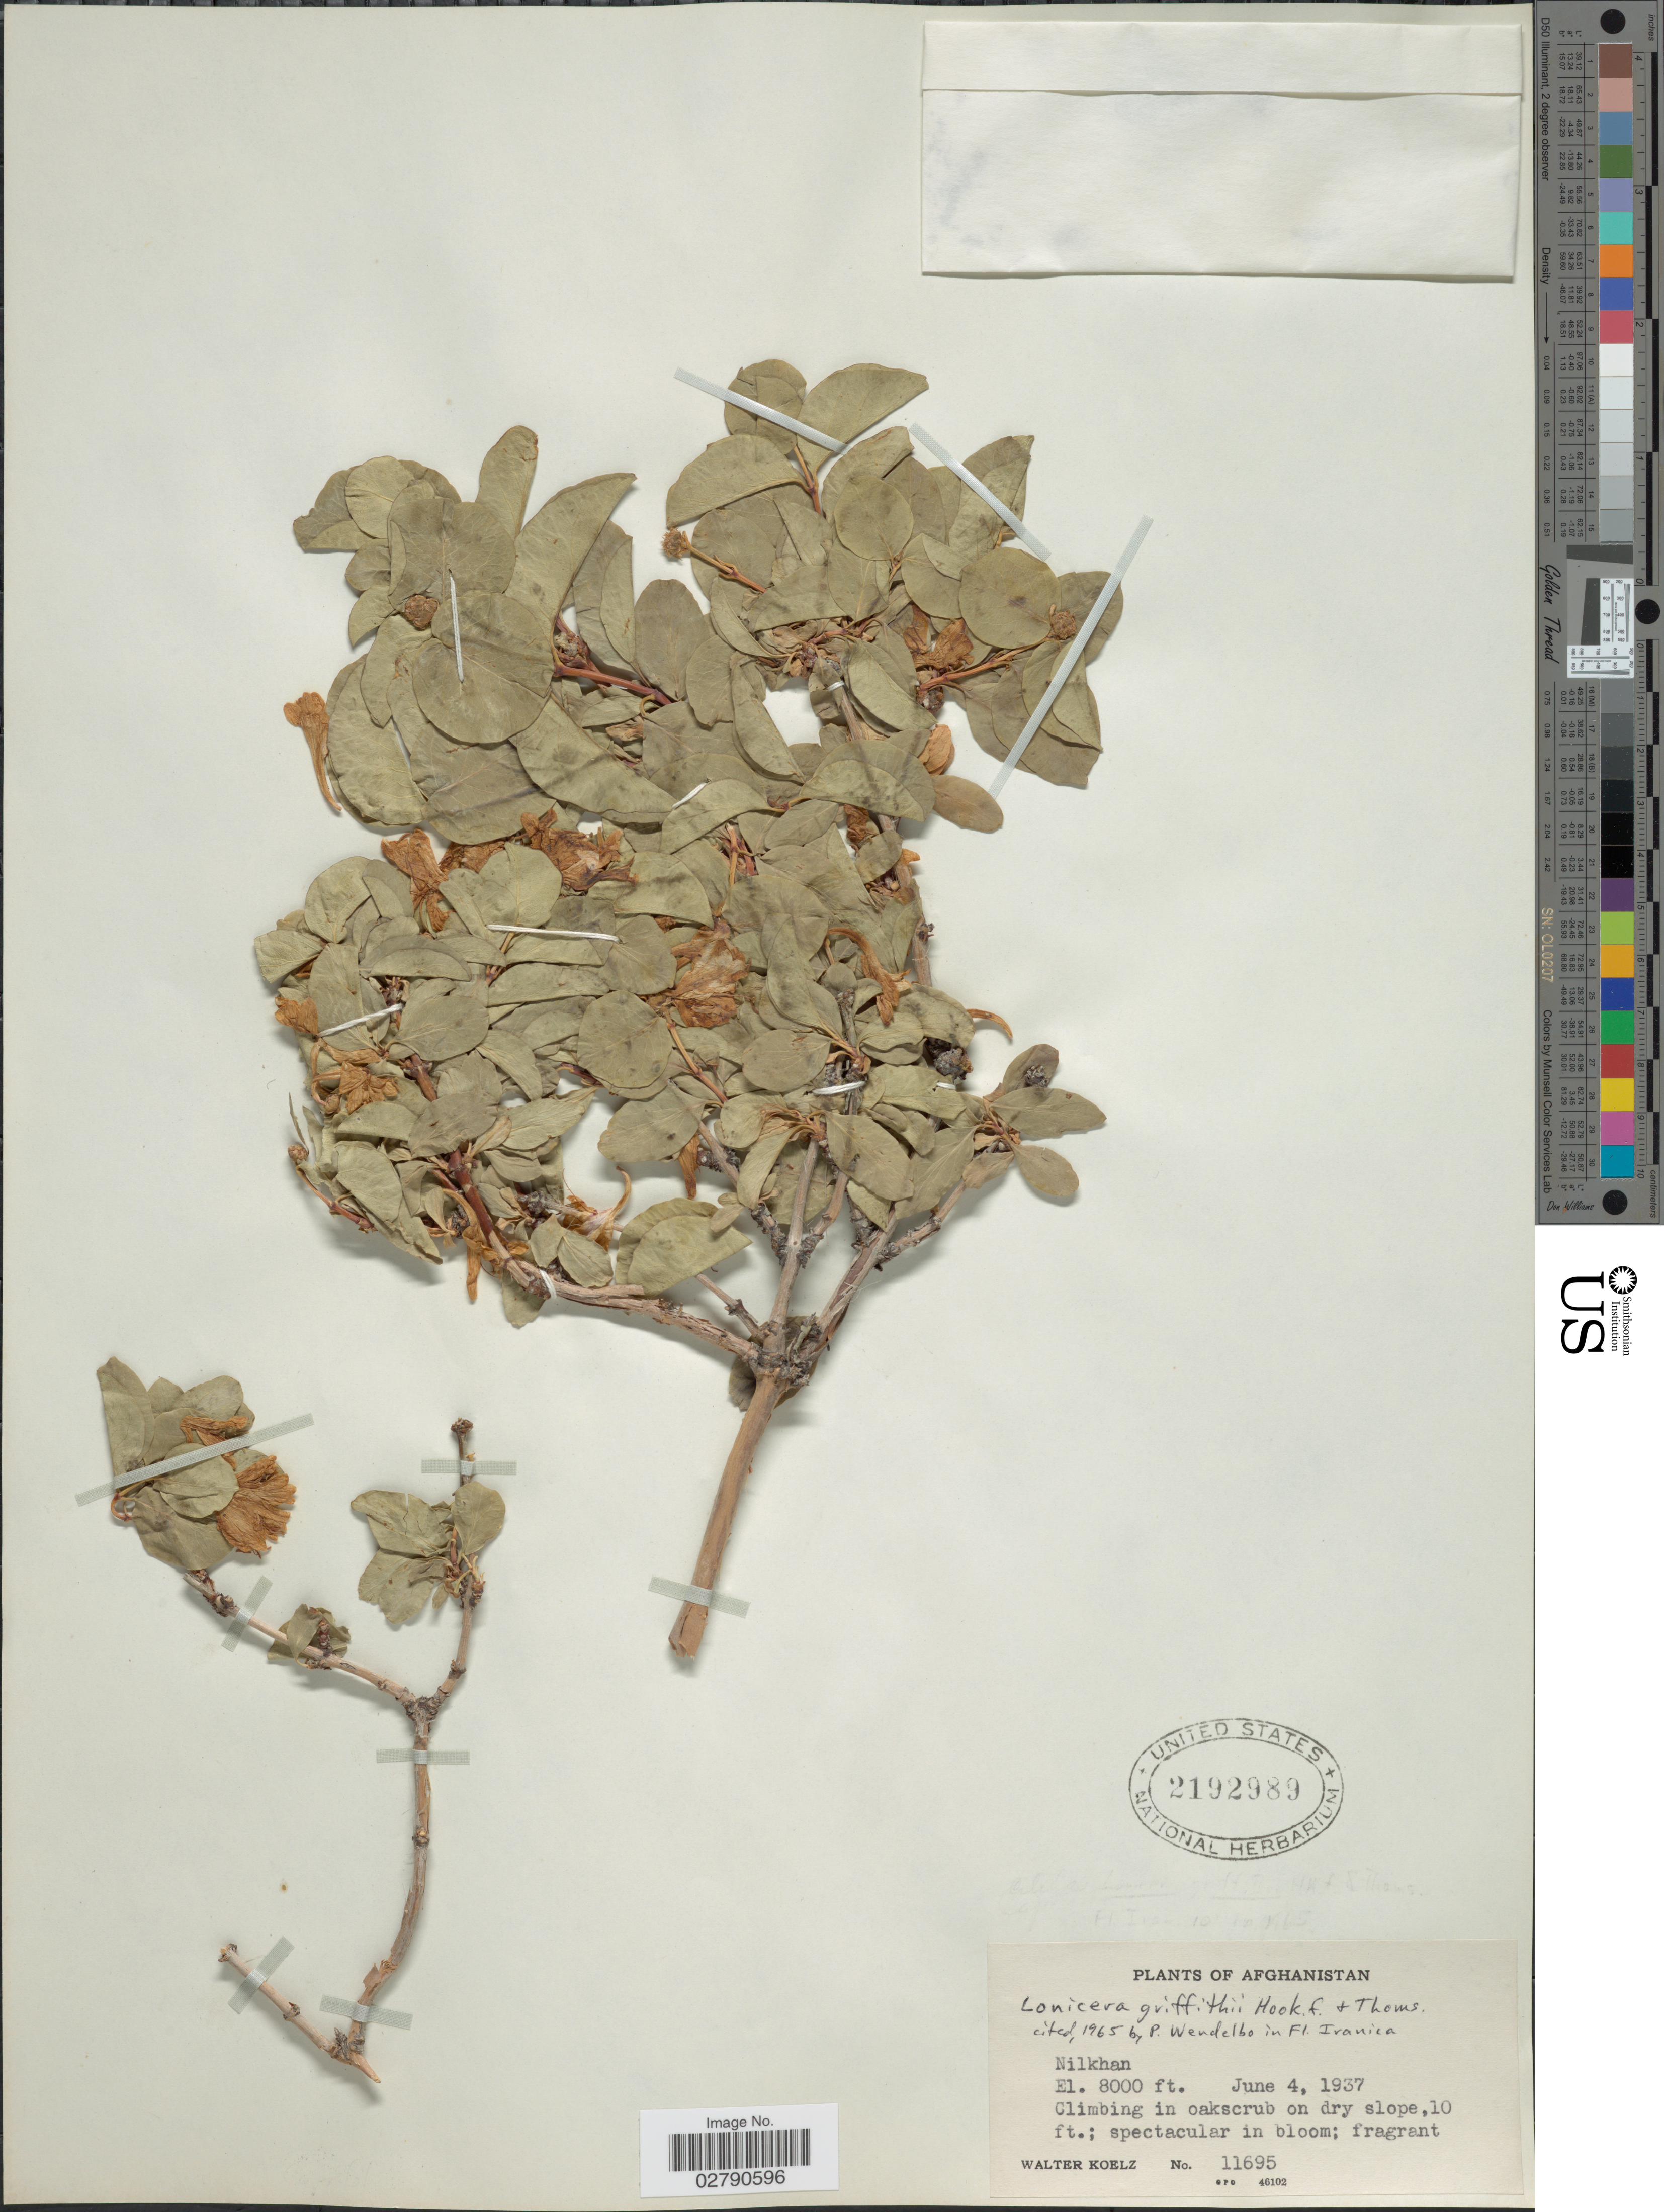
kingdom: Plantae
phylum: Tracheophyta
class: Magnoliopsida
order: Dipsacales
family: Caprifoliaceae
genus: Lonicera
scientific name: Lonicera griffithii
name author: Hook. f. & Thomson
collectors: W. N. Koelz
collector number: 11695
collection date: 1937-06-04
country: Afghanistan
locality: Nilkhan.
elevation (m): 2438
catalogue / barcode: US 2192989